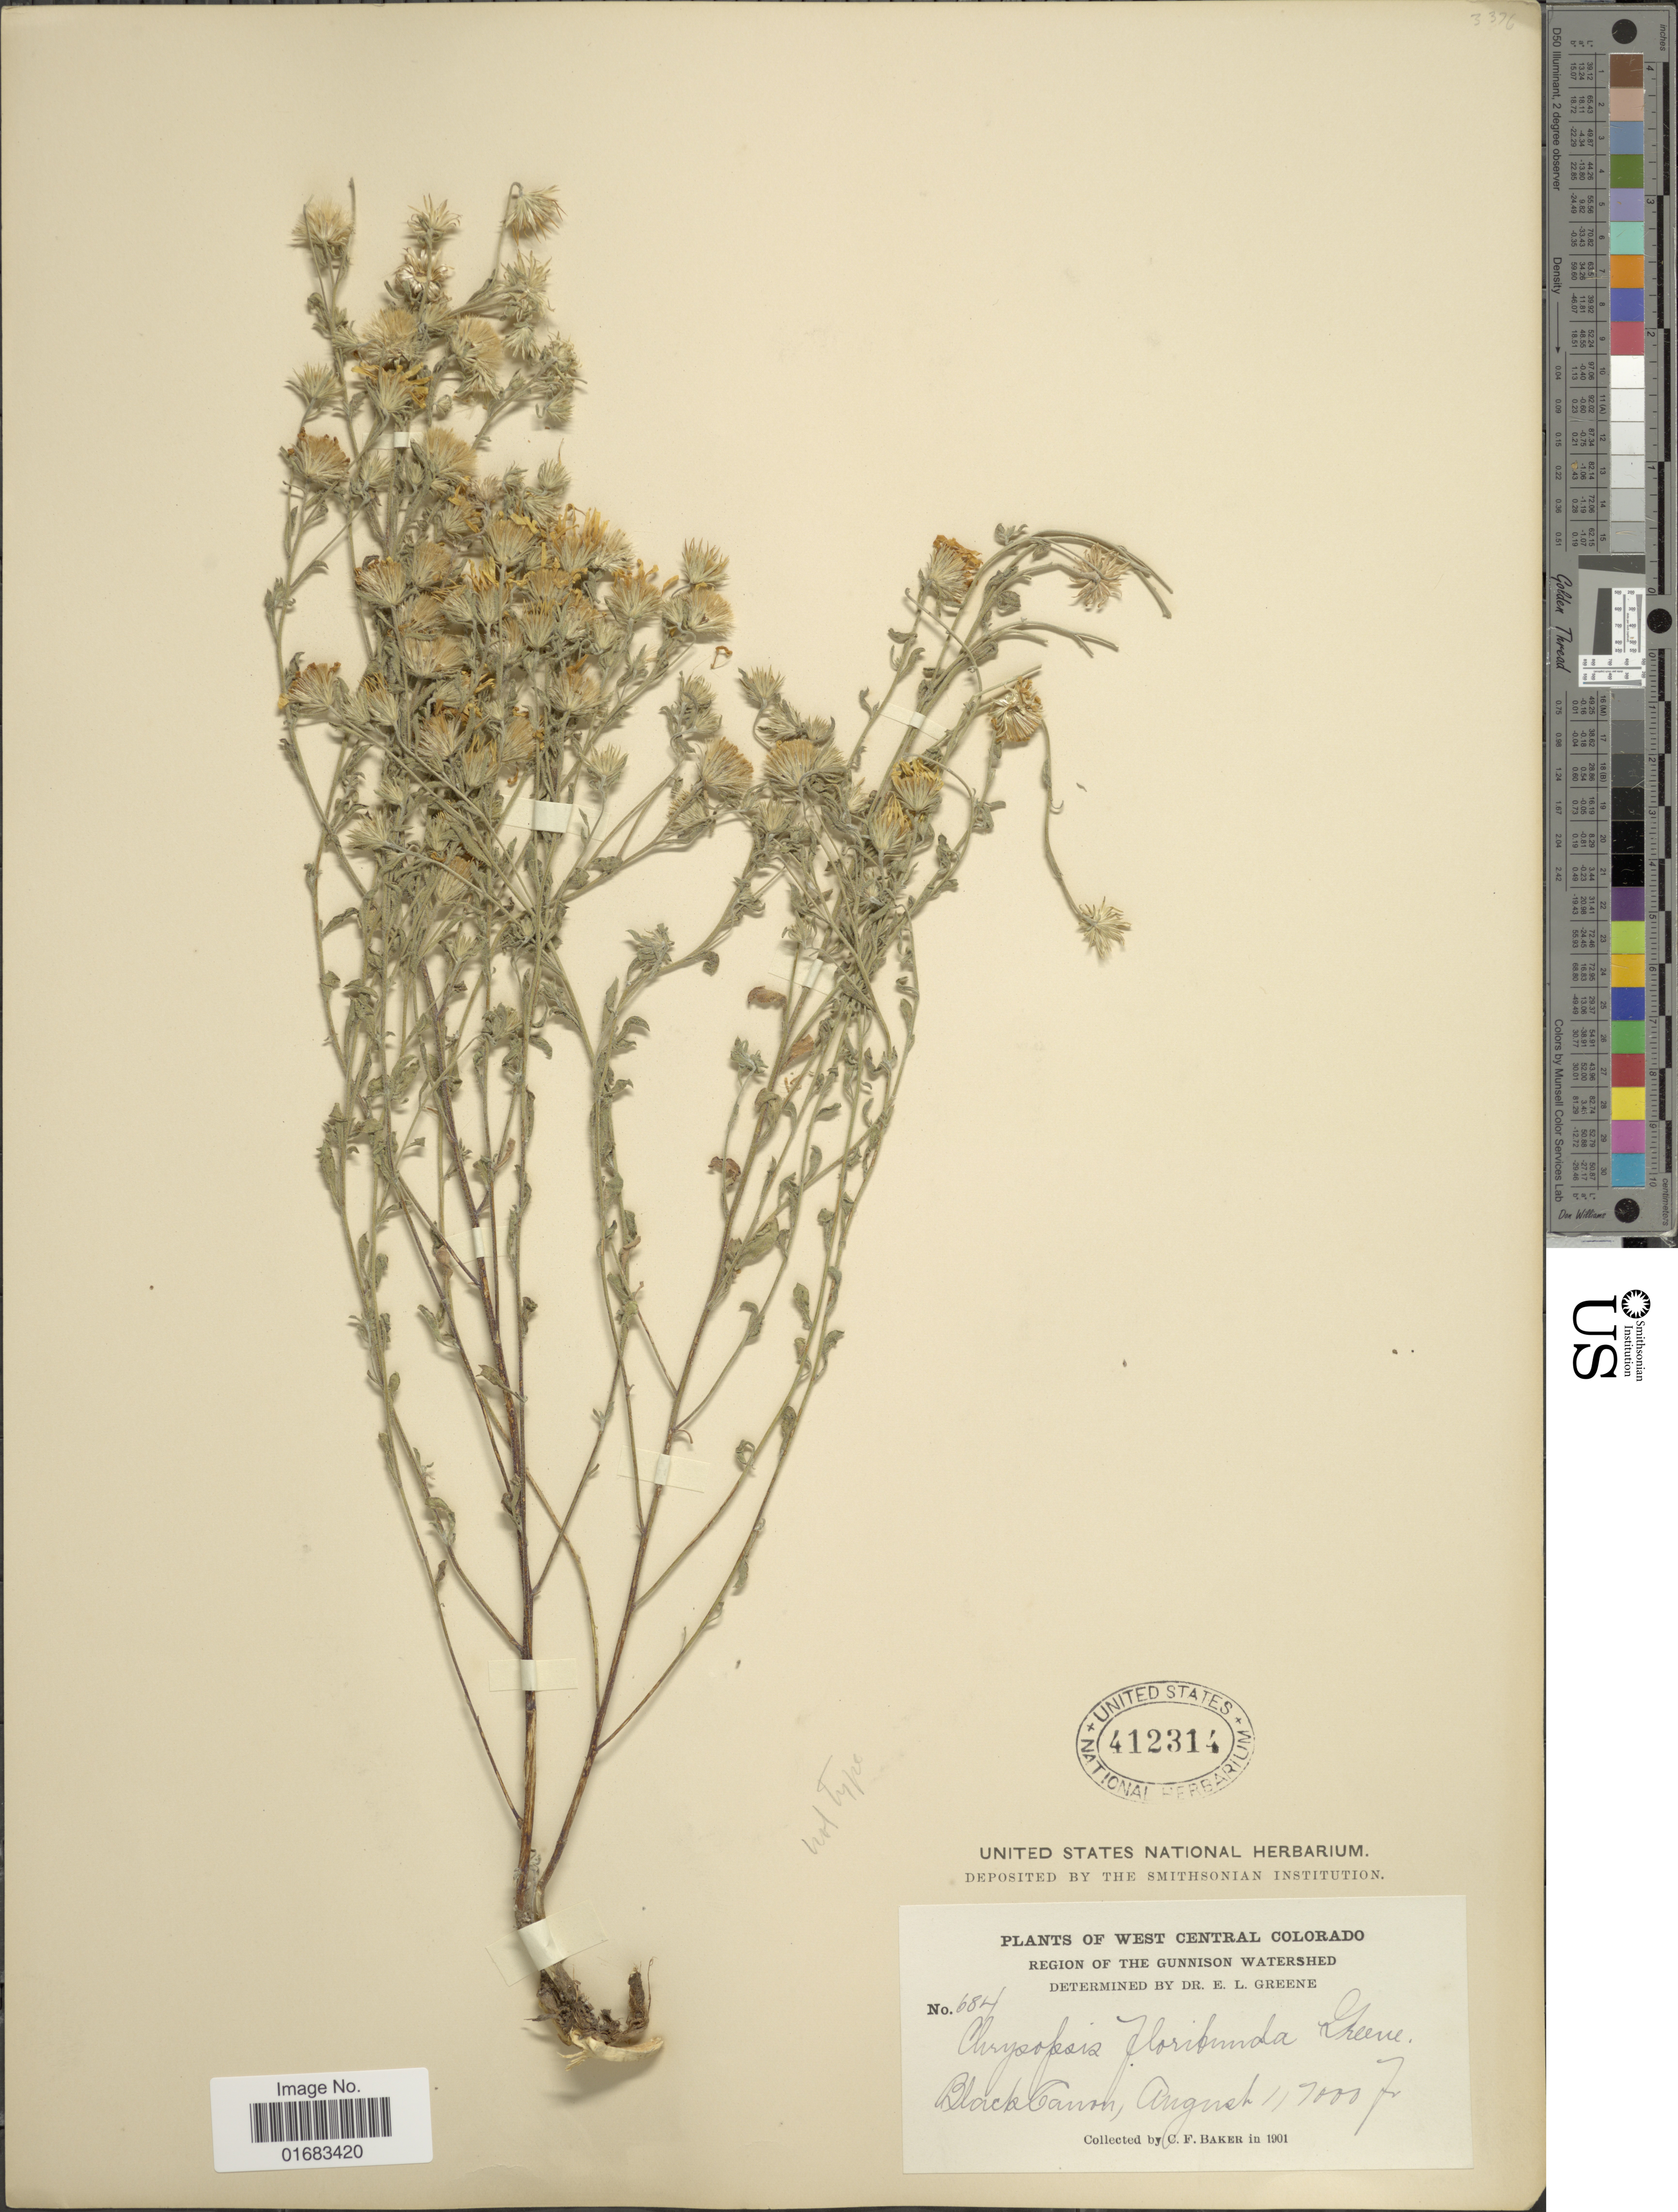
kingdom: Plantae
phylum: Tracheophyta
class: Magnoliopsida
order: Asterales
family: Asteraceae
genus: Chrysopsis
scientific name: Chrysopsis floribunda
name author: Greene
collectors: C. F. Baker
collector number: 684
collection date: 1901-08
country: United States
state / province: Colorado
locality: West Central Colorado. Region of the Gunnison Watershed, Black Canon.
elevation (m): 2134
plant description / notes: No precise locality correction needed.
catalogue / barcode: US 412314